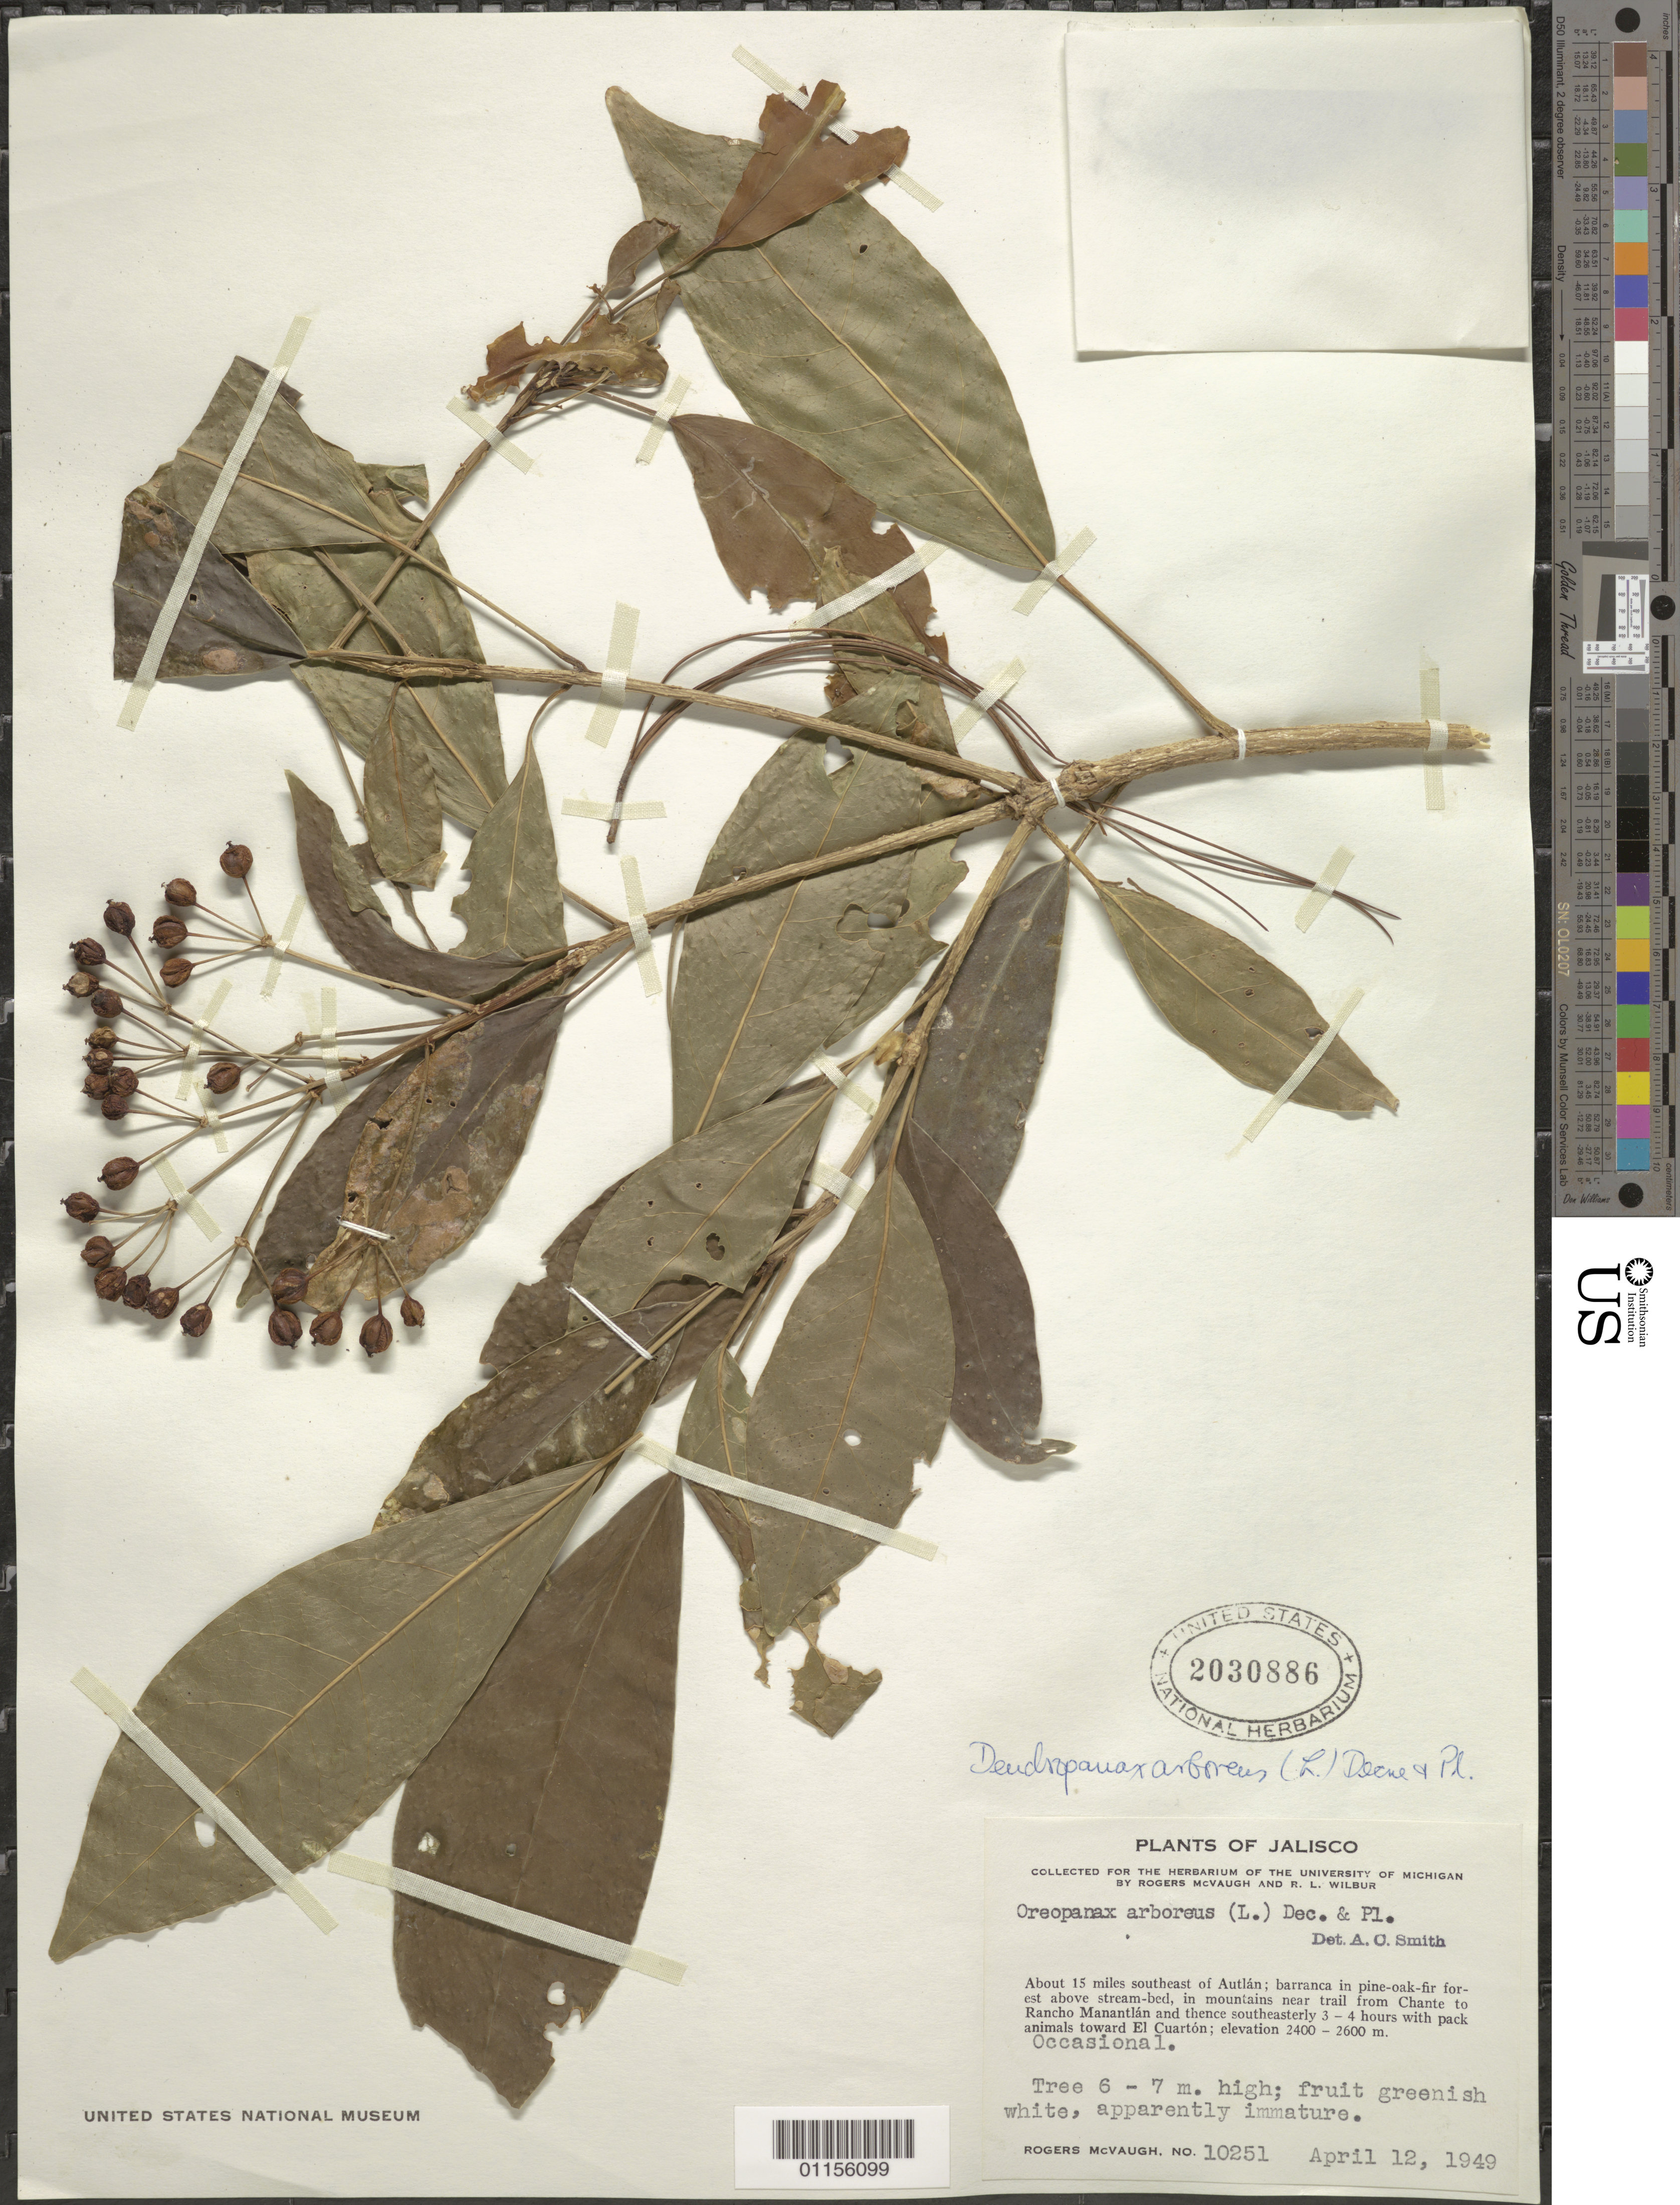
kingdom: Plantae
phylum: Tracheophyta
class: Magnoliopsida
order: Apiales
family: Araliaceae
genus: Dendropanax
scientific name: Dendropanax arboreus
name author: (L.) Decne. & Planch.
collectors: R. McVaugh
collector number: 10251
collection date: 1949-04-12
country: Mexico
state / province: Jalisco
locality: About 15 mi S of Autlan, in Mts near trail from Chante to Rancho Manantlan.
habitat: Tree. Occasional.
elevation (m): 2400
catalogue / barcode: US 2030886